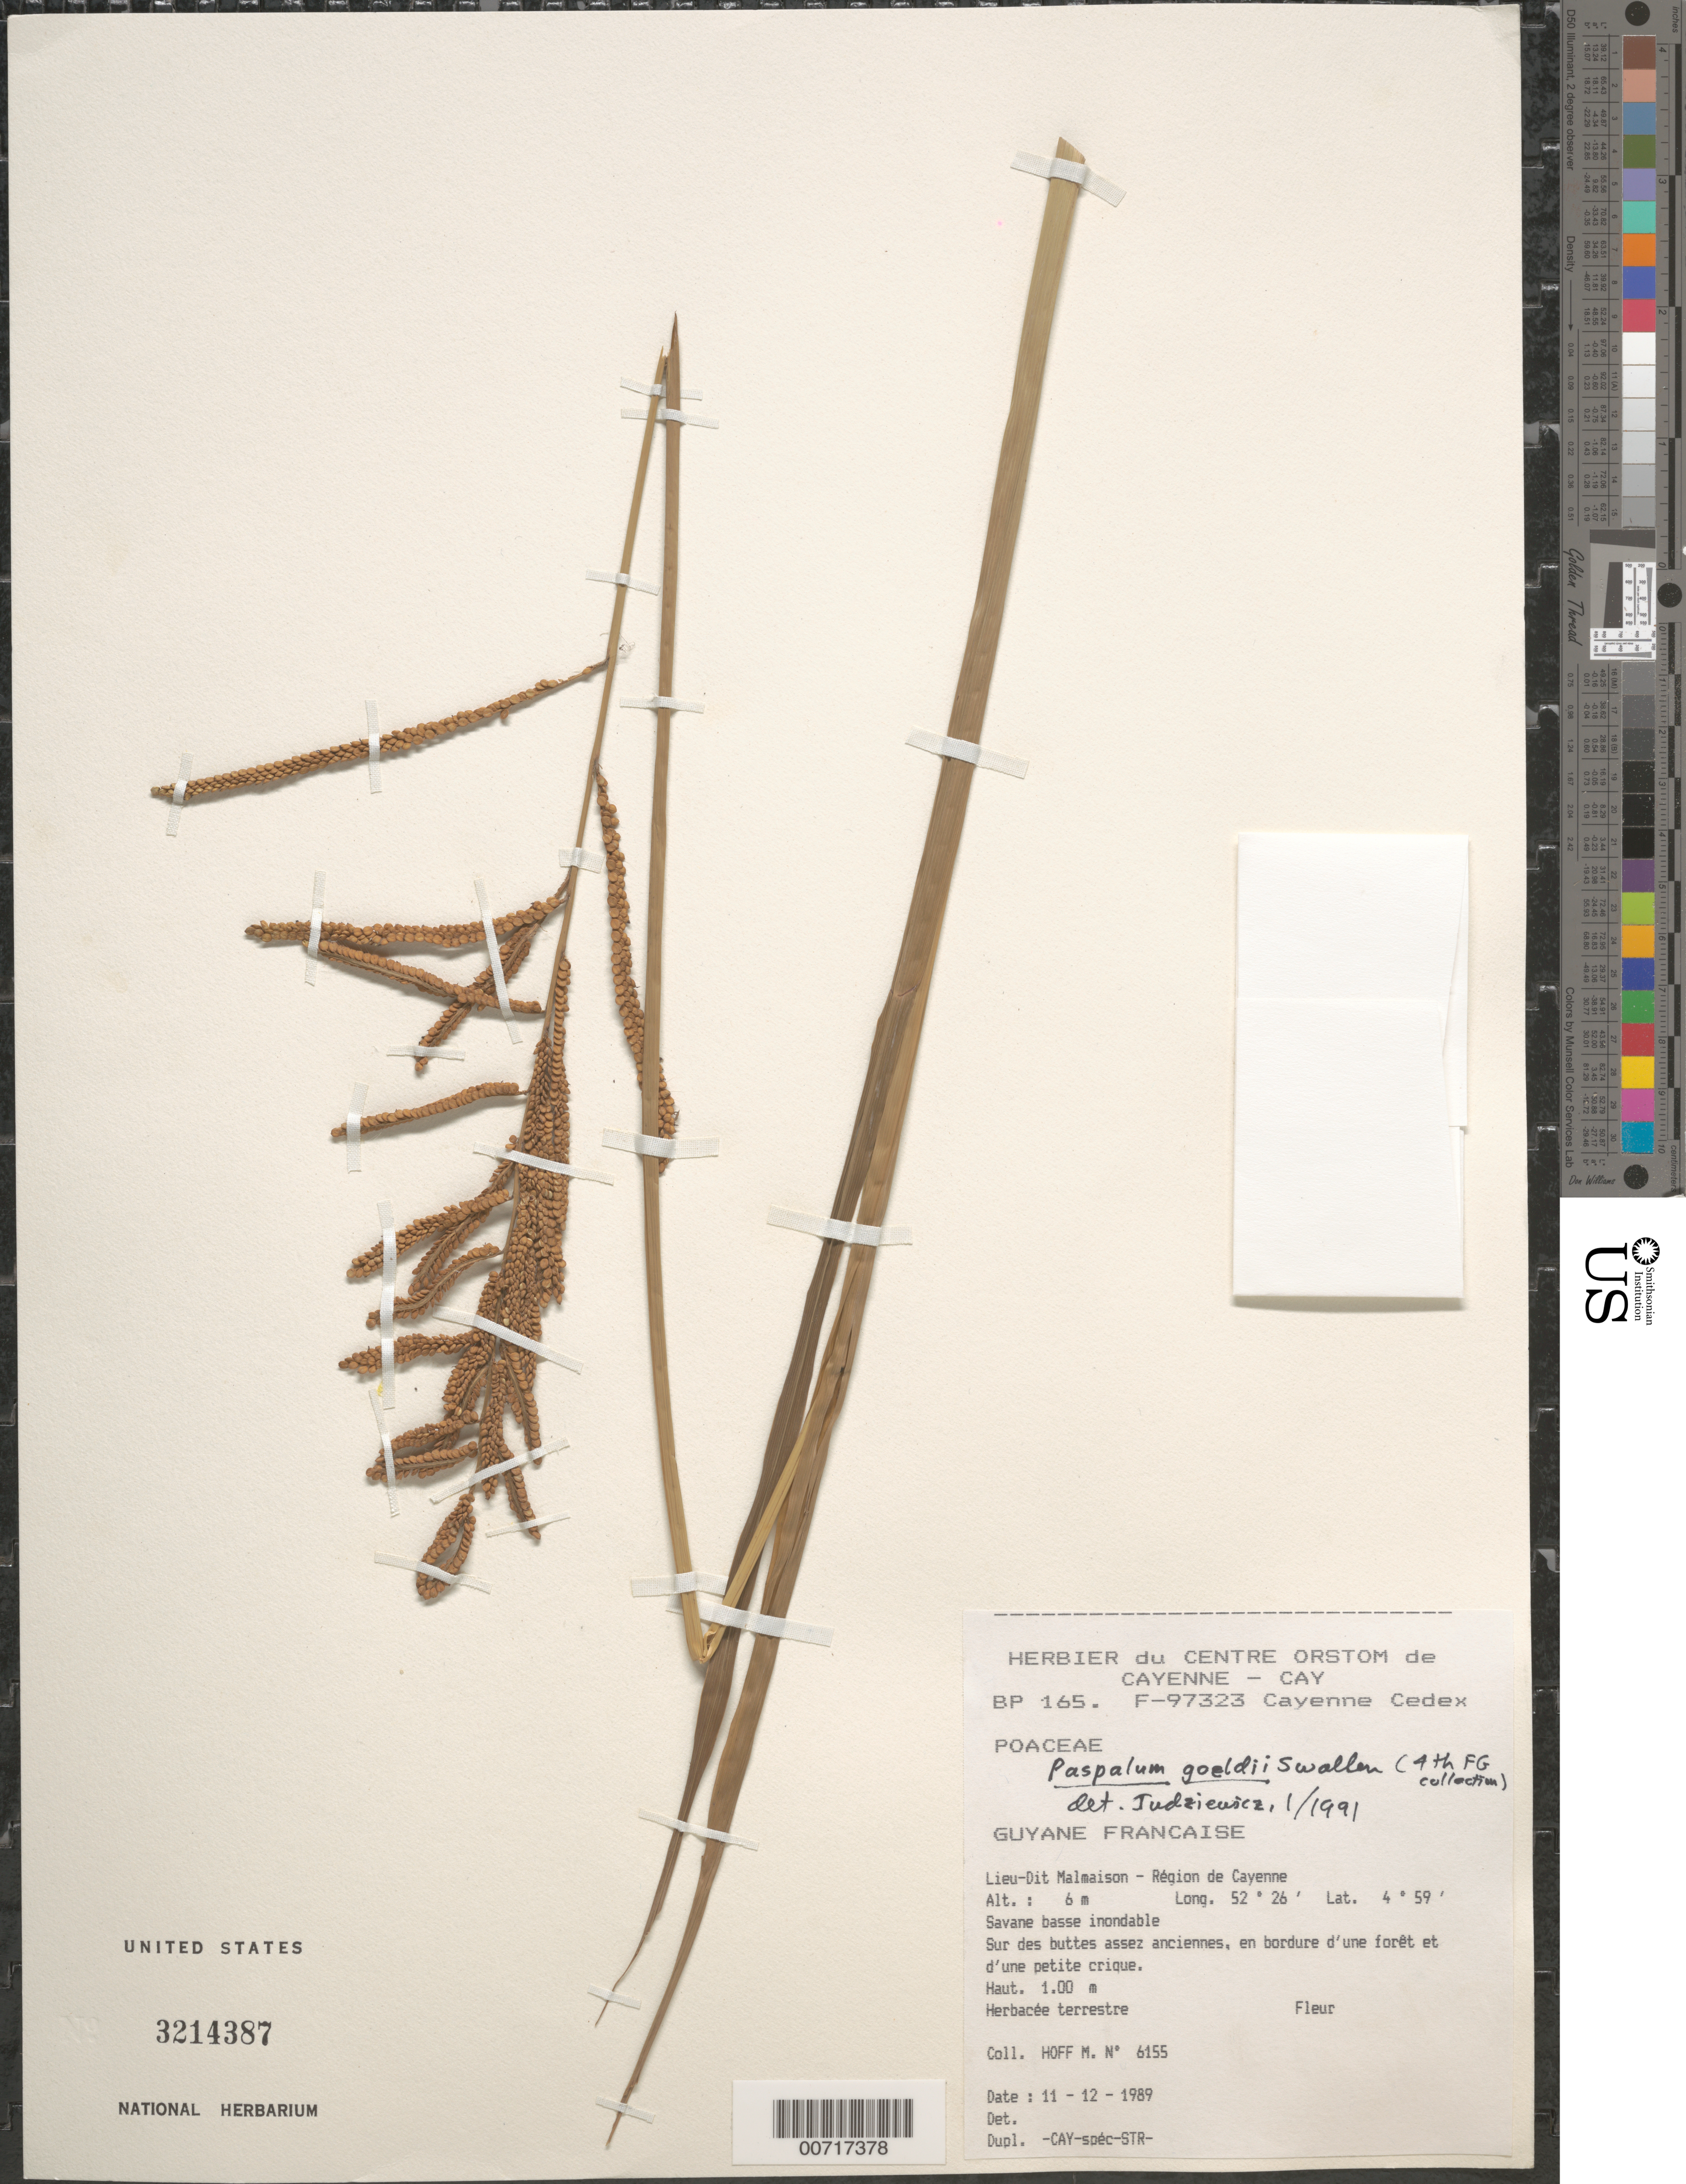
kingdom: Plantae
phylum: Tracheophyta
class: Liliopsida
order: Poales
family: Poaceae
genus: Paspalum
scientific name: Paspalum goeldii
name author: Swallen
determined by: Judziewicz, E. J.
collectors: M. Hoff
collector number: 6155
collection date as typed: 11-Dec-89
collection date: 1989-12-11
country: French Guiana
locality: Malmaison, region de Cayenne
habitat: Savane basse inondable. Sur des buttes assez anciennes, en bordure d'une forêt et d'une petite crique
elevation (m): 10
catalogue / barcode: US 3214387